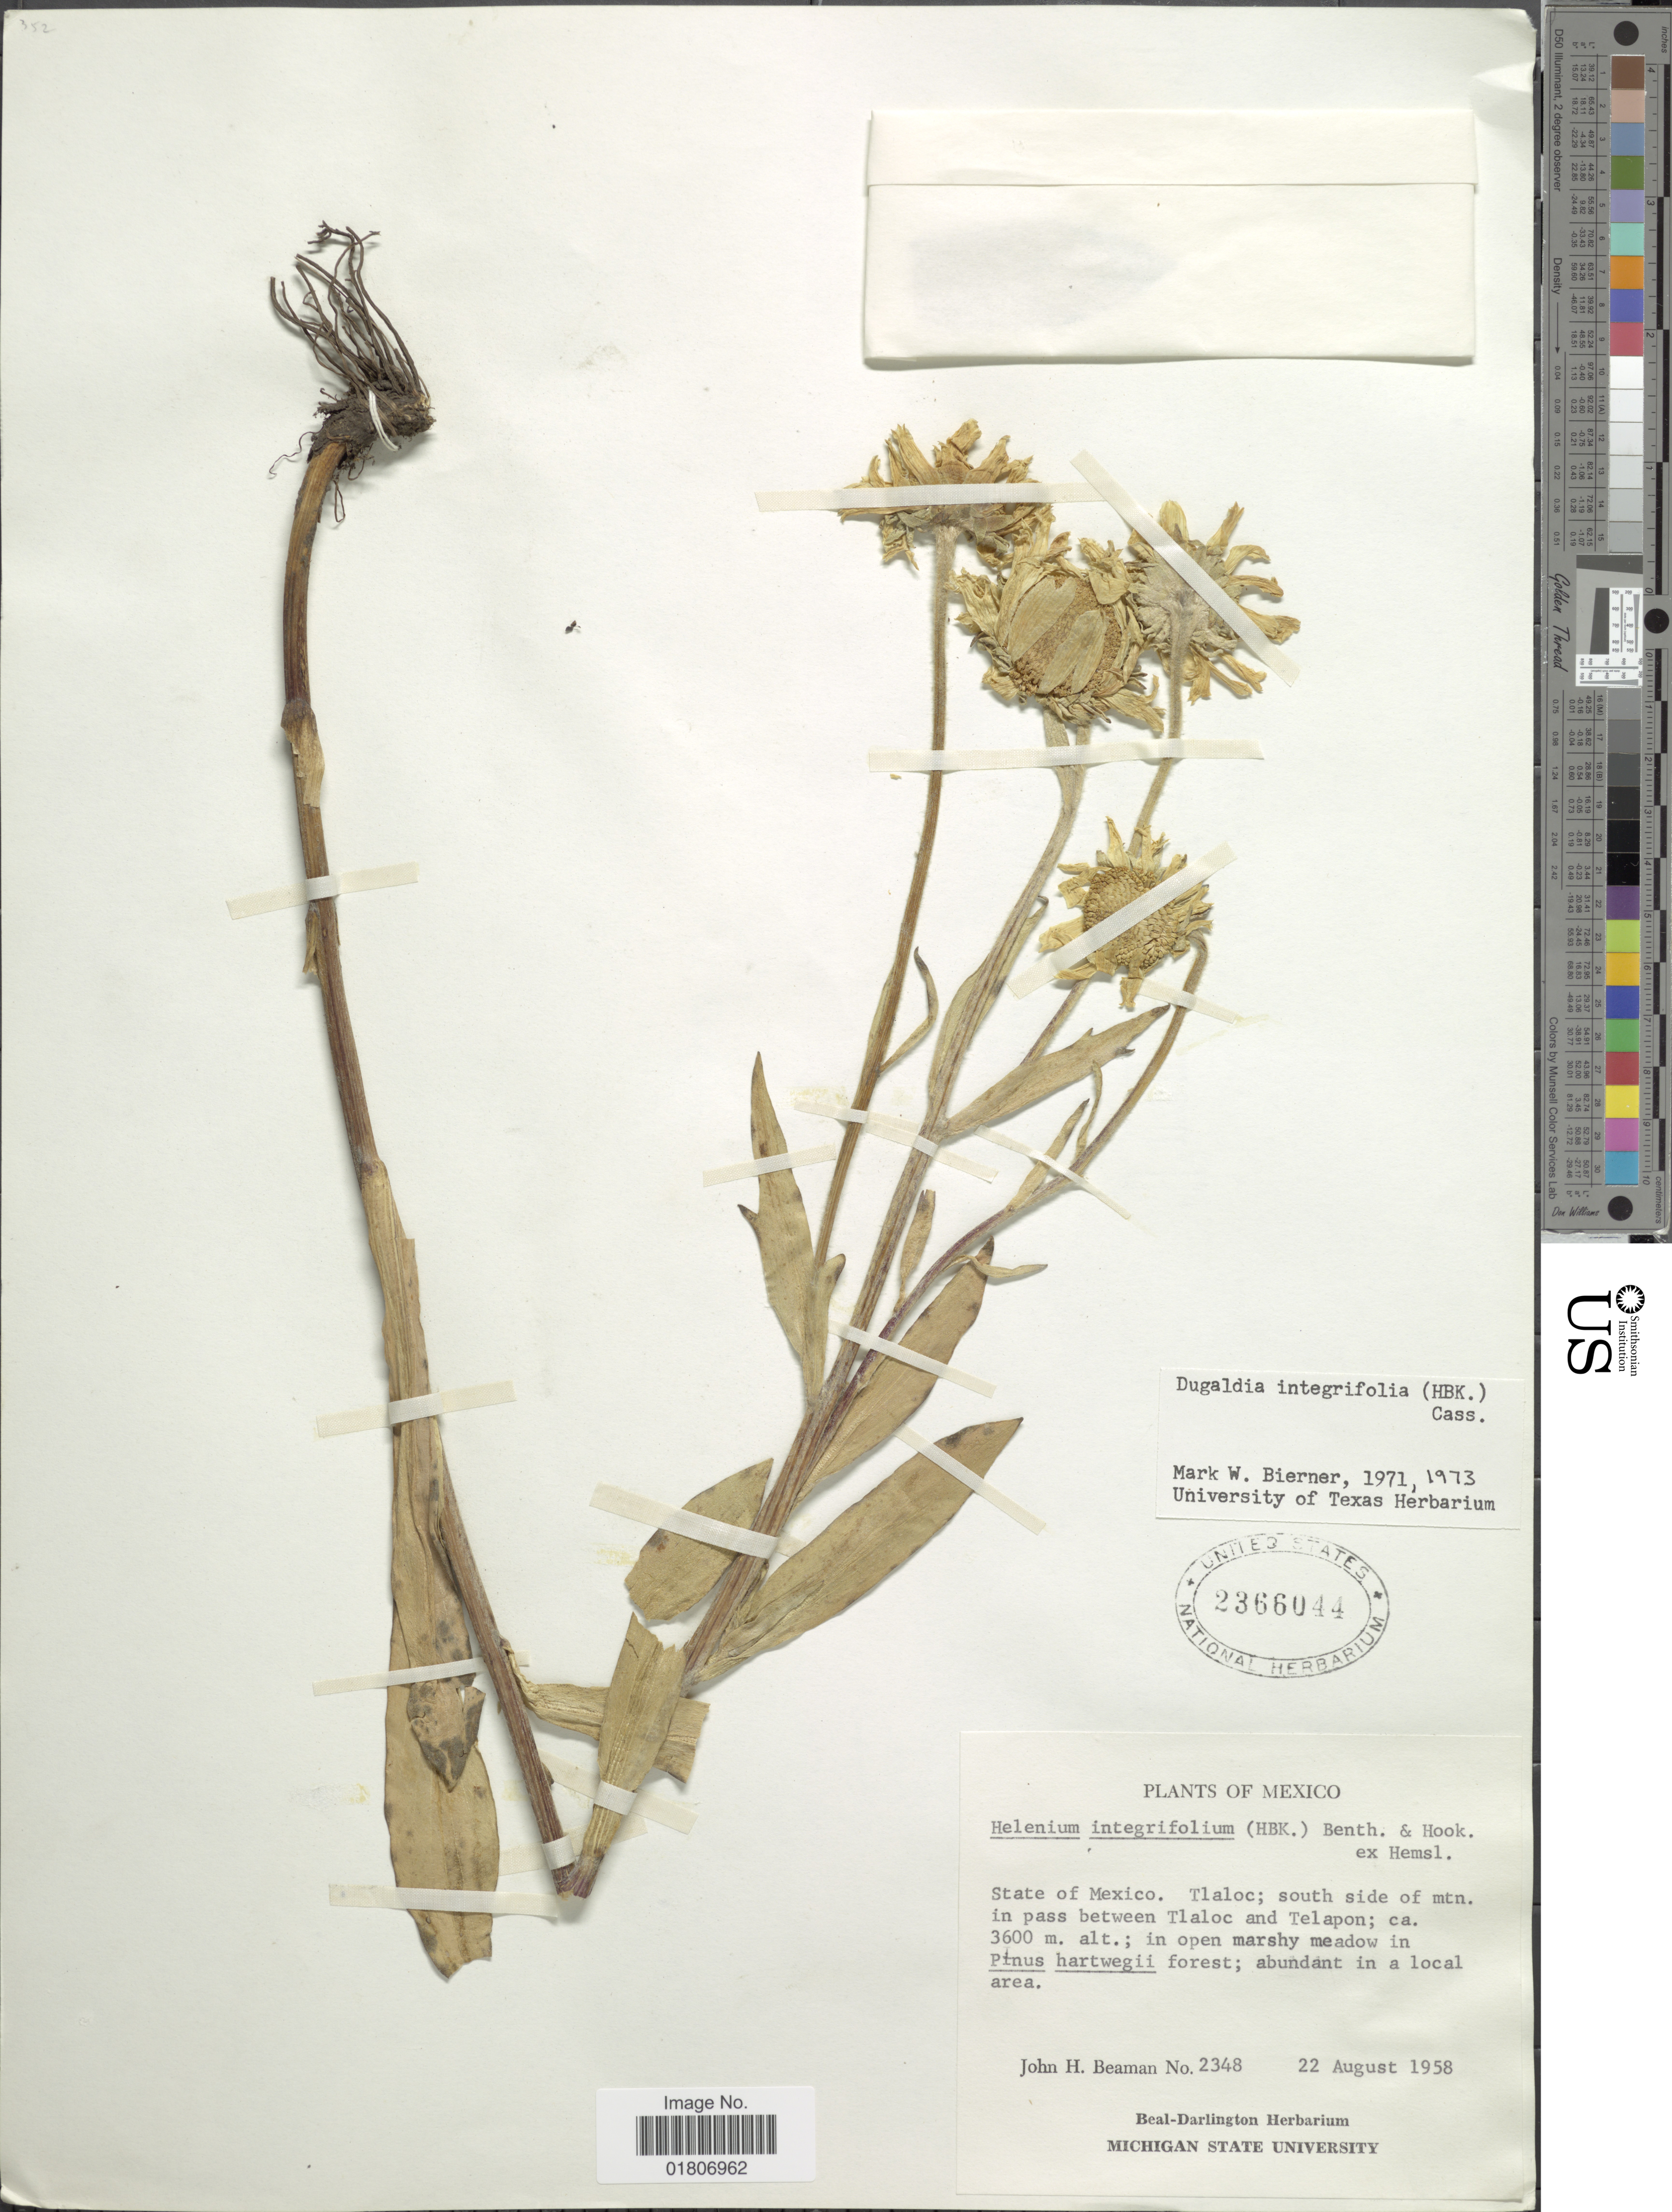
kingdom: Plantae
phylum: Tracheophyta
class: Magnoliopsida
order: Asterales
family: Asteraceae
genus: Dugaldia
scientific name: Dugaldia hoopesii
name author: (A. Gray) Rydb.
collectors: J. H. Beaman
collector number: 2348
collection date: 1958-08-22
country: Mexico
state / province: México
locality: Tlaloc; south side of mtn. in pass between Tlaloc and Telapon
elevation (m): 3600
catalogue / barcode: US 2366044